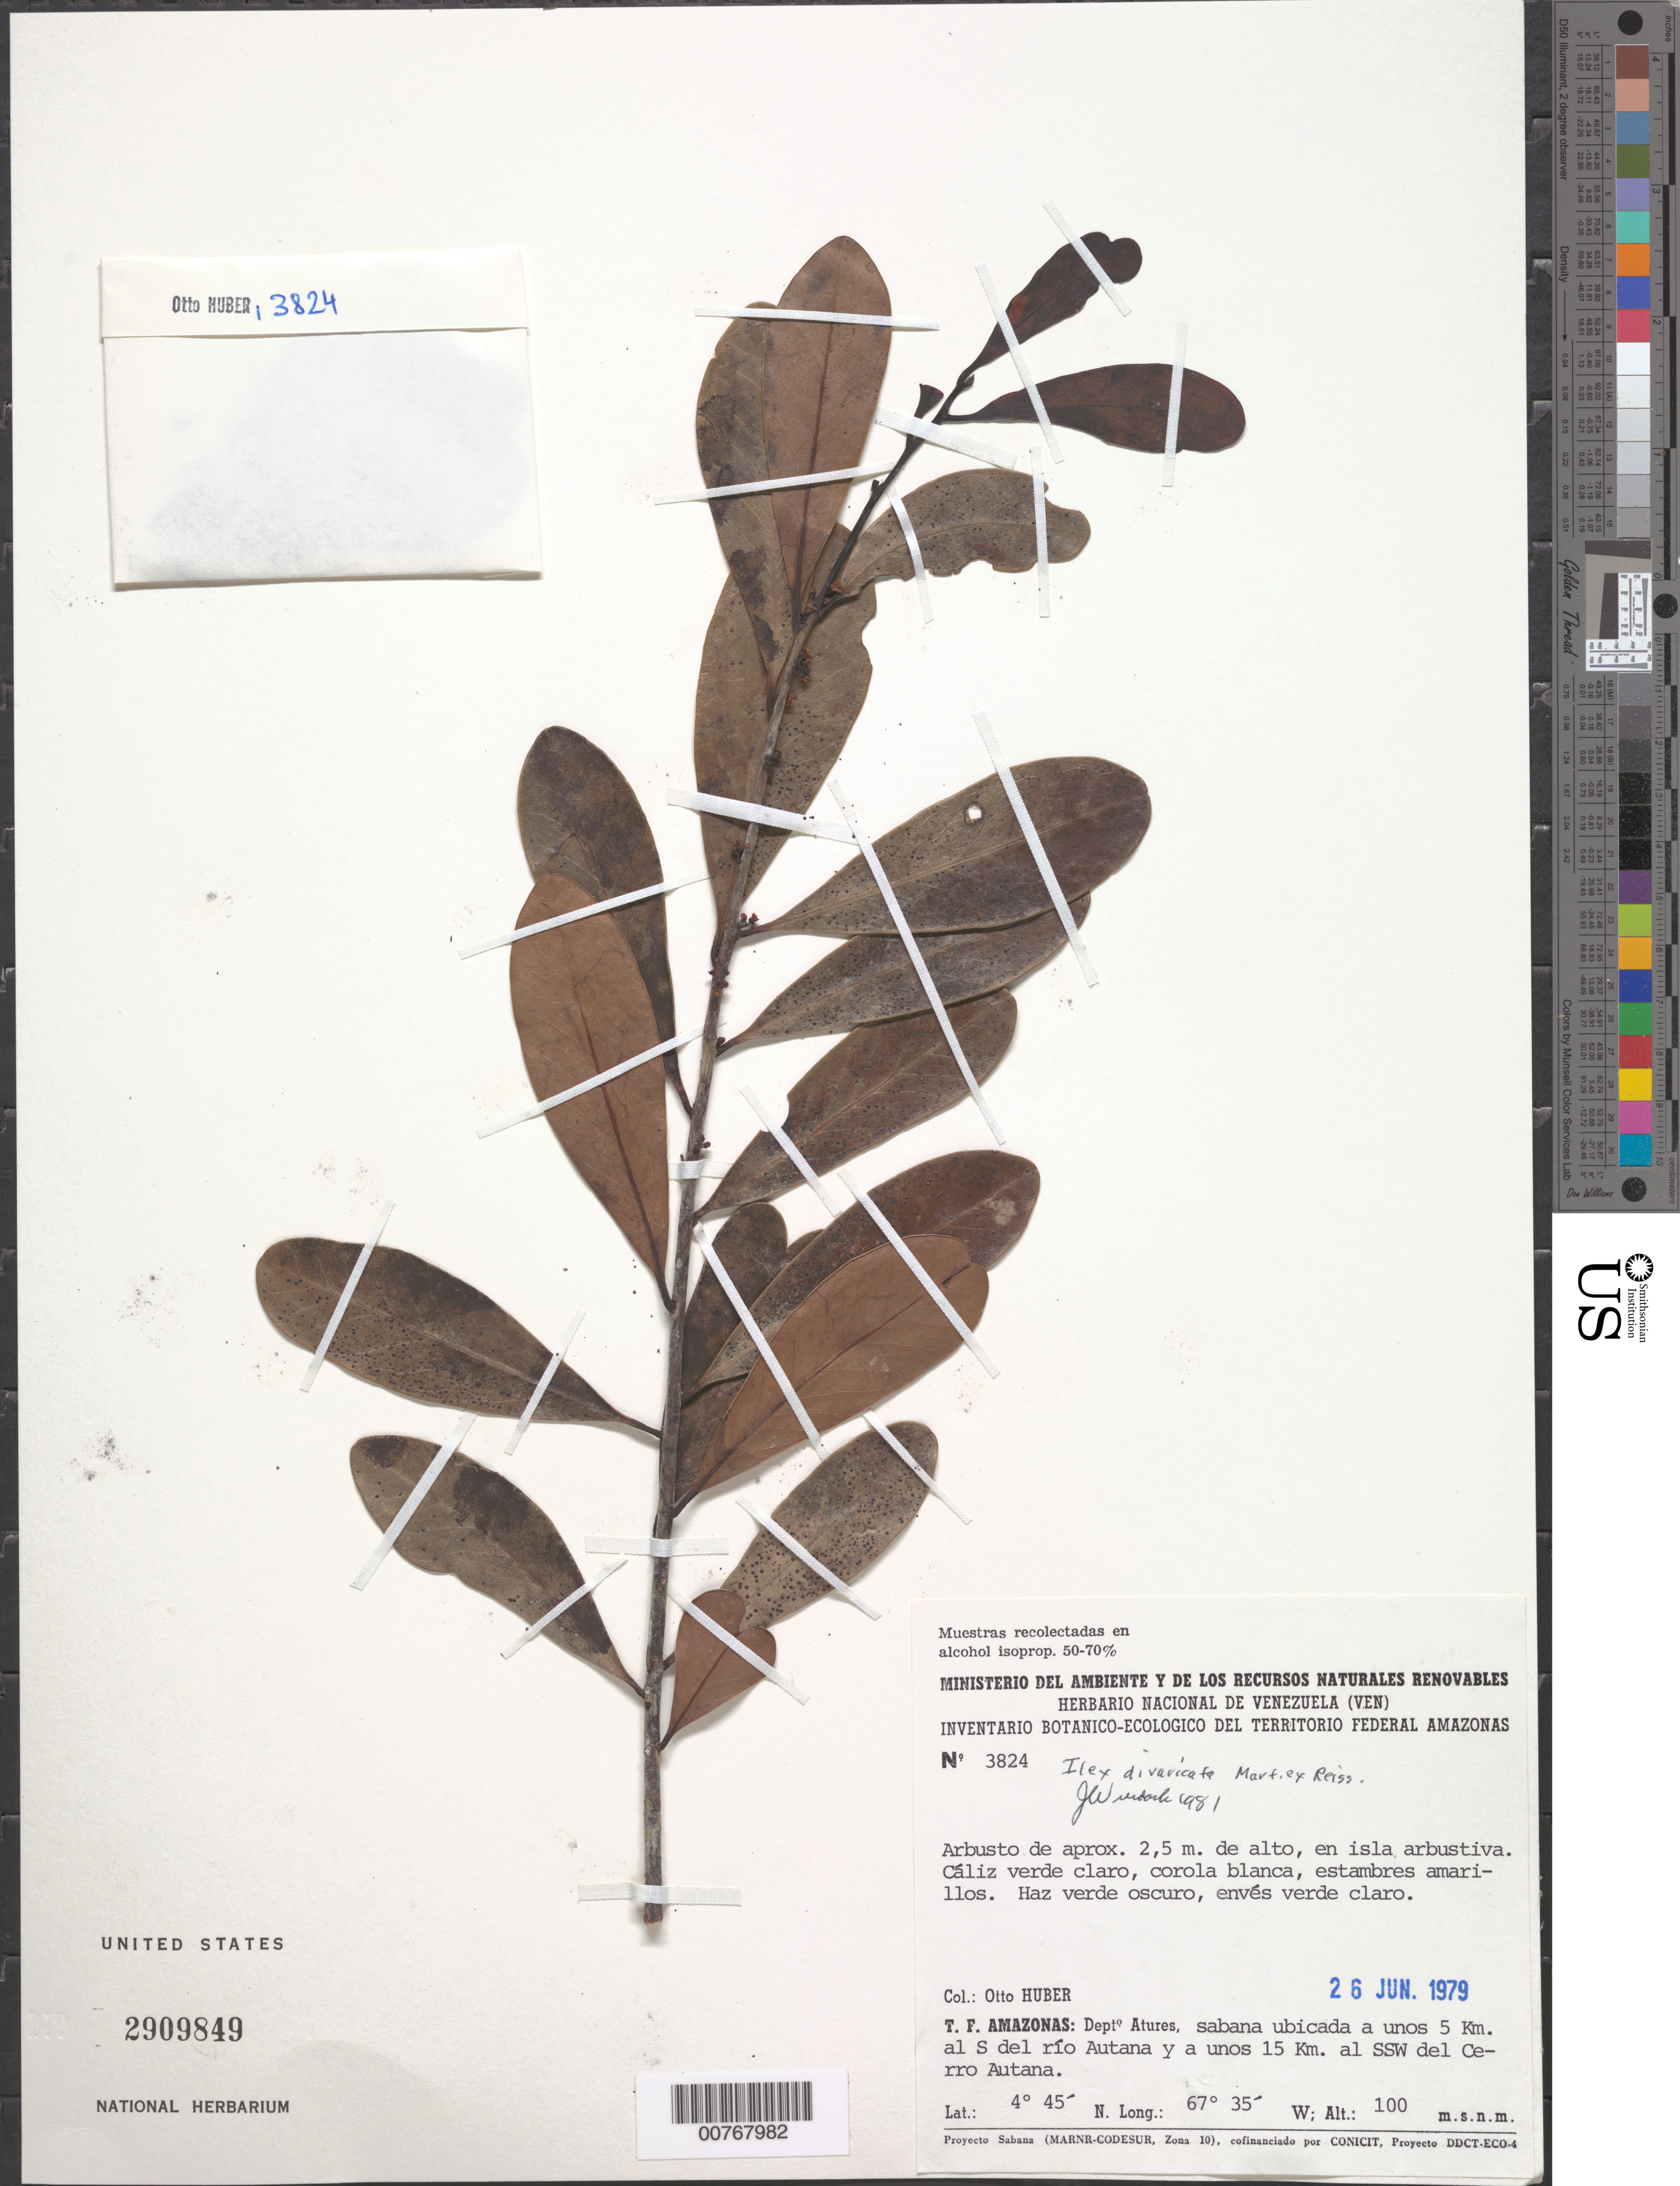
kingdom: Plantae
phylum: Tracheophyta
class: Magnoliopsida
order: Aquifoliales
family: Aquifoliaceae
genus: Ilex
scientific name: Ilex divaricata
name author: Mart. ex Reissek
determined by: Wurdack, John J., (US), US (UNITED STATES)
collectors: O. Huber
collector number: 3824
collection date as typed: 26-Jun-79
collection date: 1979-06-26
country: Venezuela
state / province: Amazonas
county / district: Atures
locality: Río Autana, approx. 5 km S of and about 15 km SSW of Cerro Autana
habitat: Small shrub islands in savanna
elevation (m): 100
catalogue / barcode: US 2909849